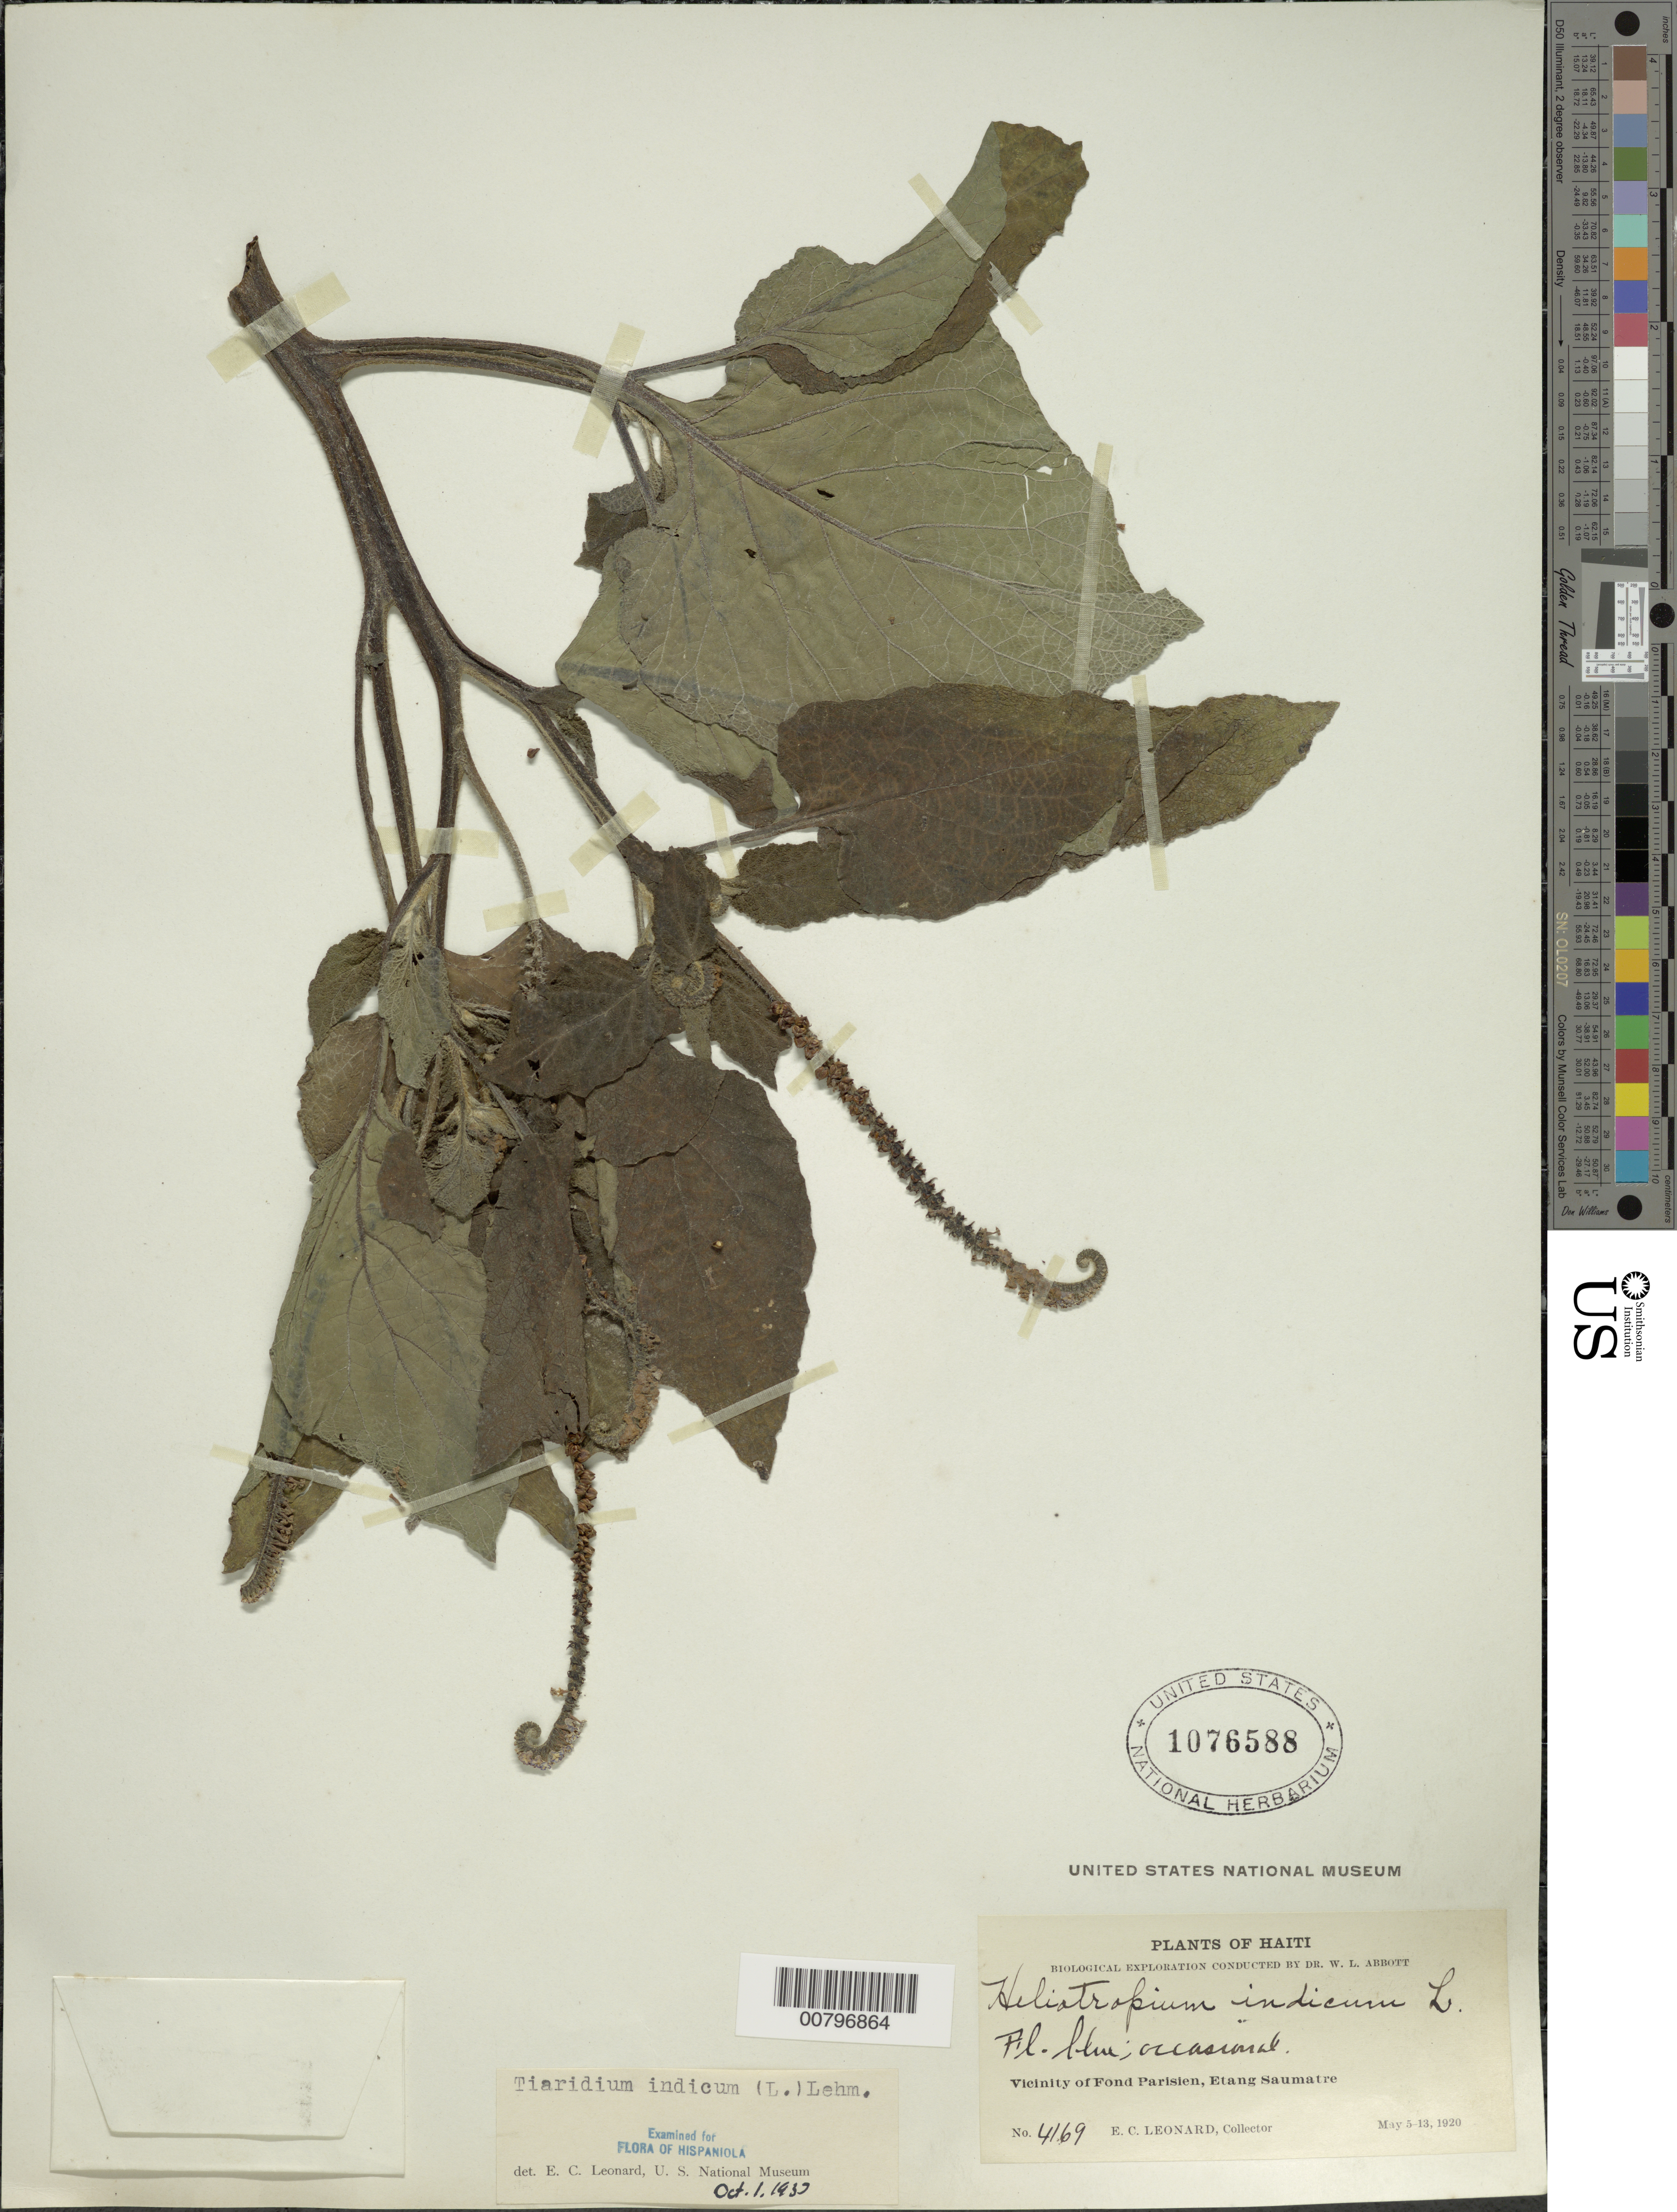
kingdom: Plantae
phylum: Tracheophyta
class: Magnoliopsida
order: Boraginales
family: Heliotropiaceae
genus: Heliotropium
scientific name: Heliotropium indicum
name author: L.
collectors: E. C. Leonard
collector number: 4169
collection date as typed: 05 May 1920 to 13 May 1920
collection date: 1920-05-05/1920-05-13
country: Haiti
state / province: Ouest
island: Hispaniola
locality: Vicinity of Fond Parisien, Etang Saumatre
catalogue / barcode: US 1076588